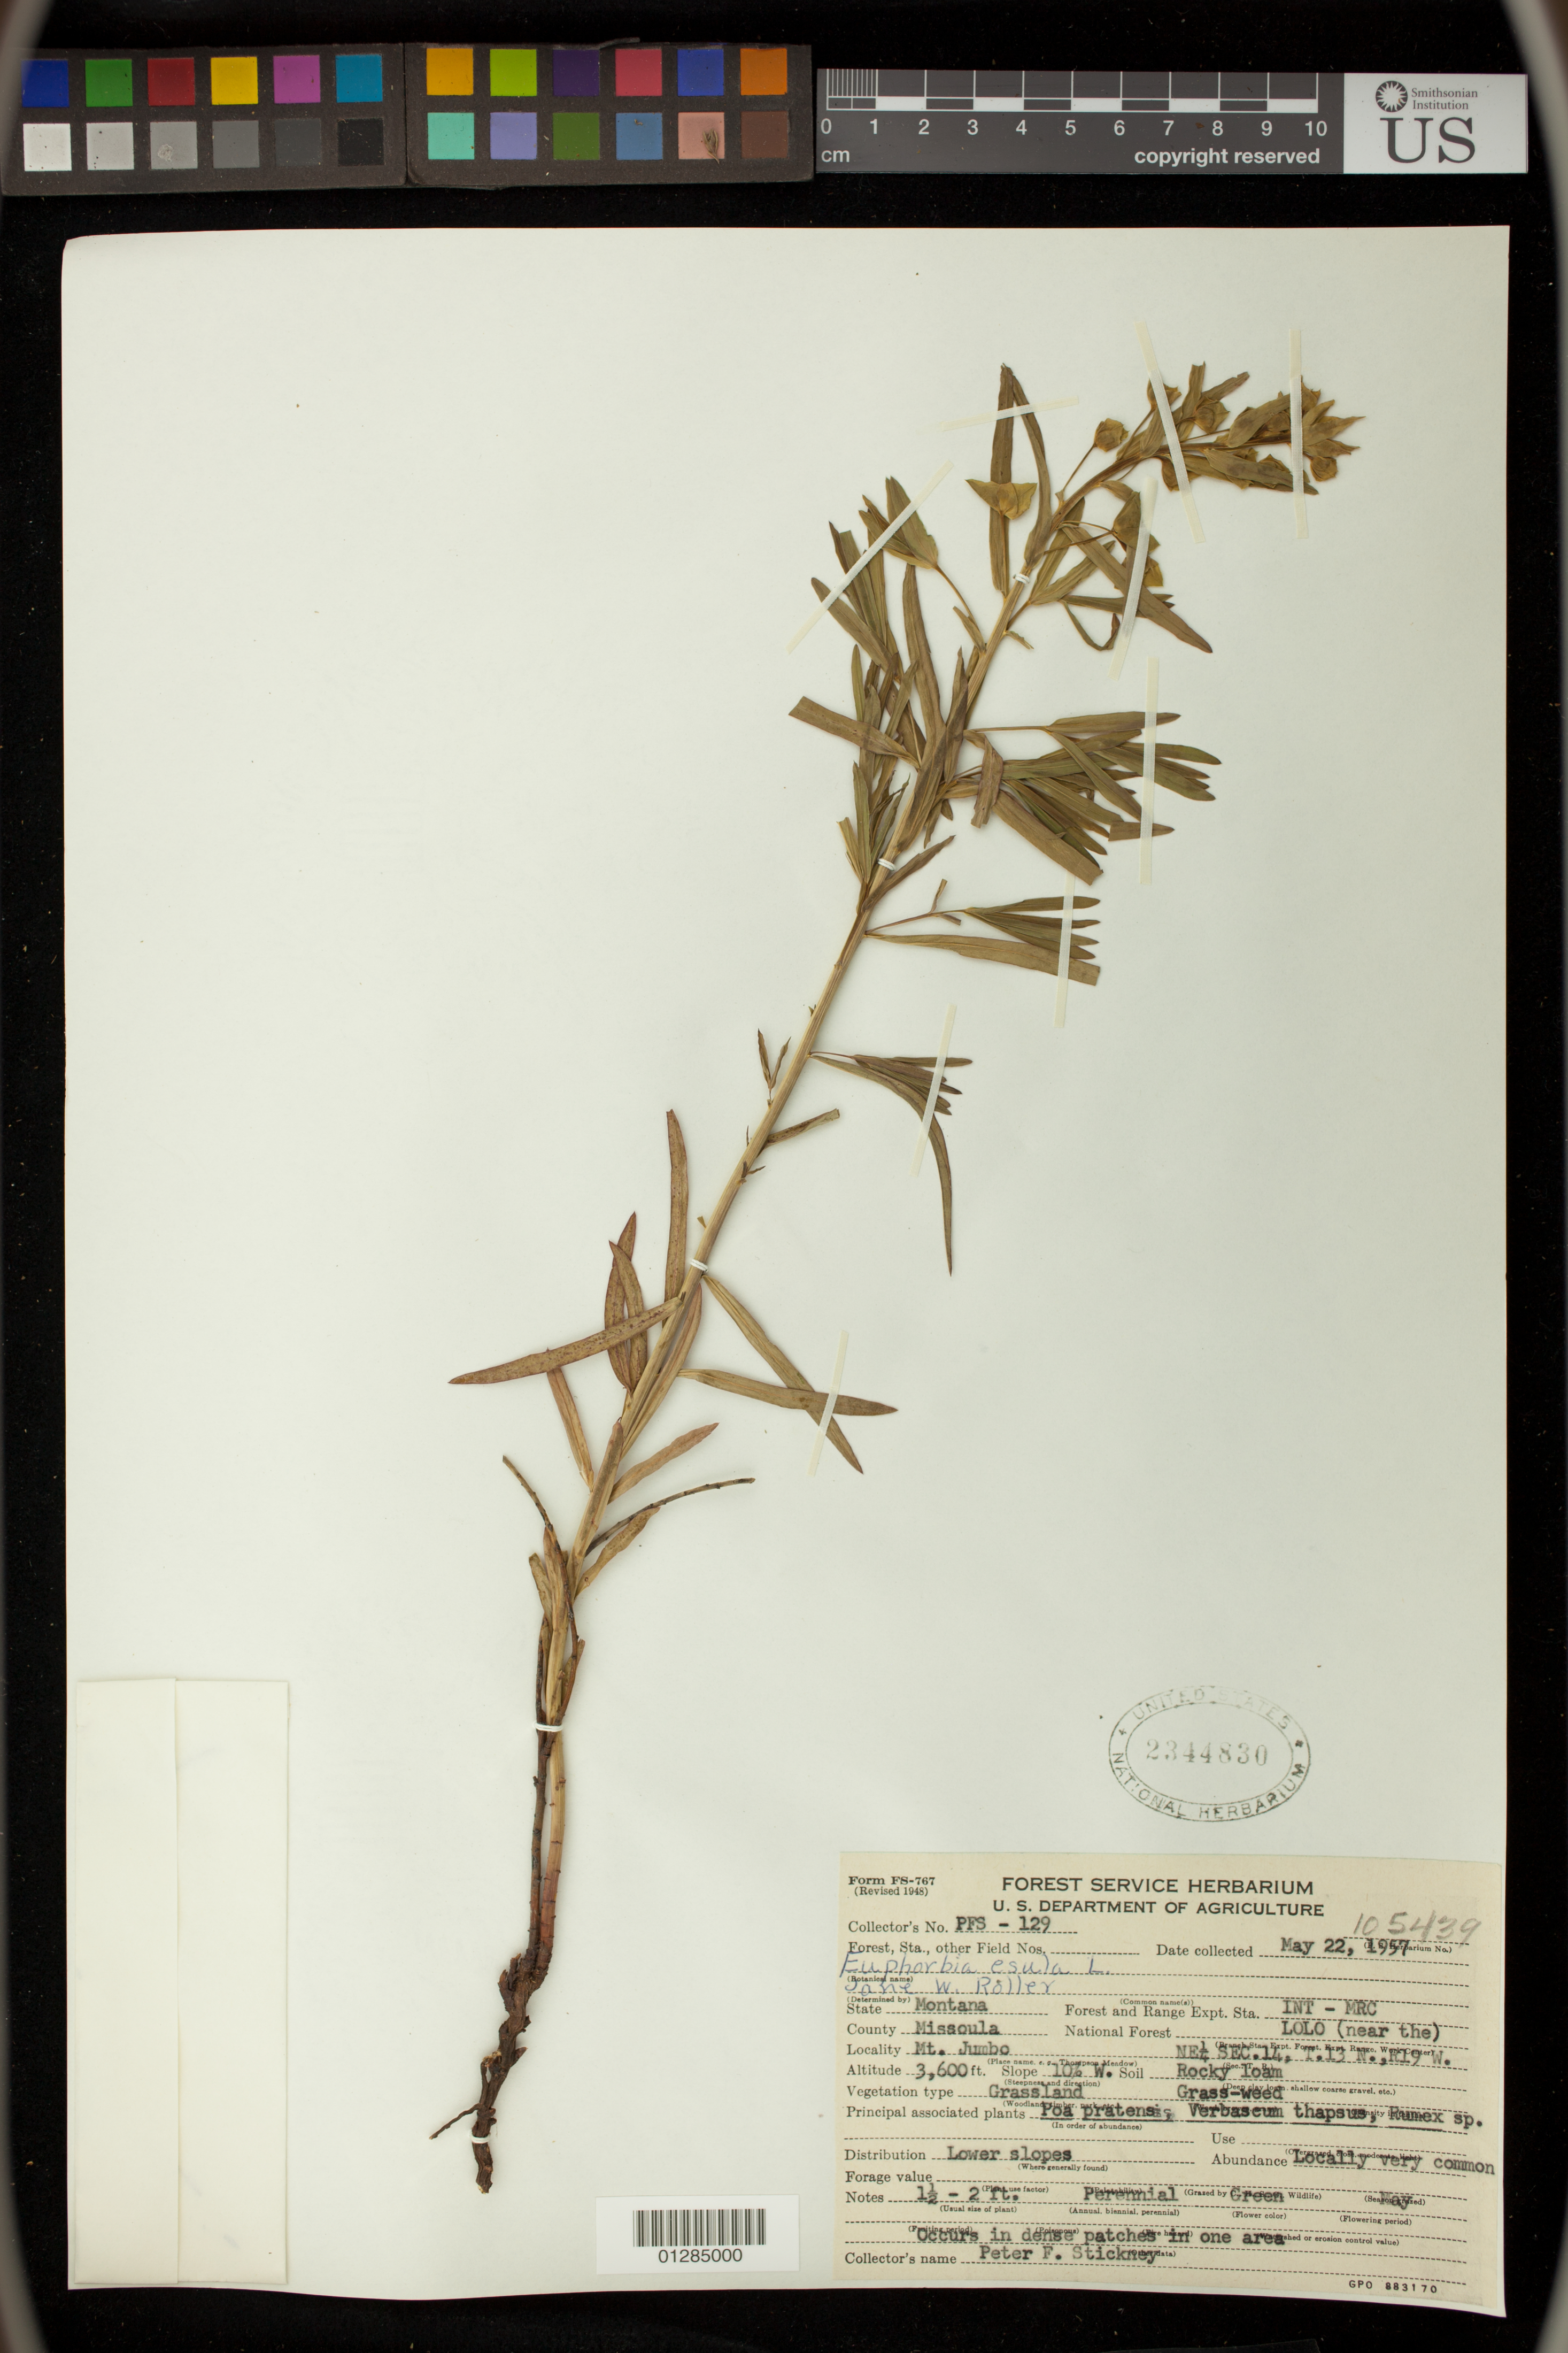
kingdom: Plantae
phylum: Tracheophyta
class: Magnoliopsida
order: Malpighiales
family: Euphorbiaceae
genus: Euphorbia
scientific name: Euphorbia esula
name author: L.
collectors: P. Stickney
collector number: PFS - 129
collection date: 1957-05-22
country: United States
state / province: Montana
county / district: Missoula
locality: Mt. Jumbo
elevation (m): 1097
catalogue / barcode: US 2344830